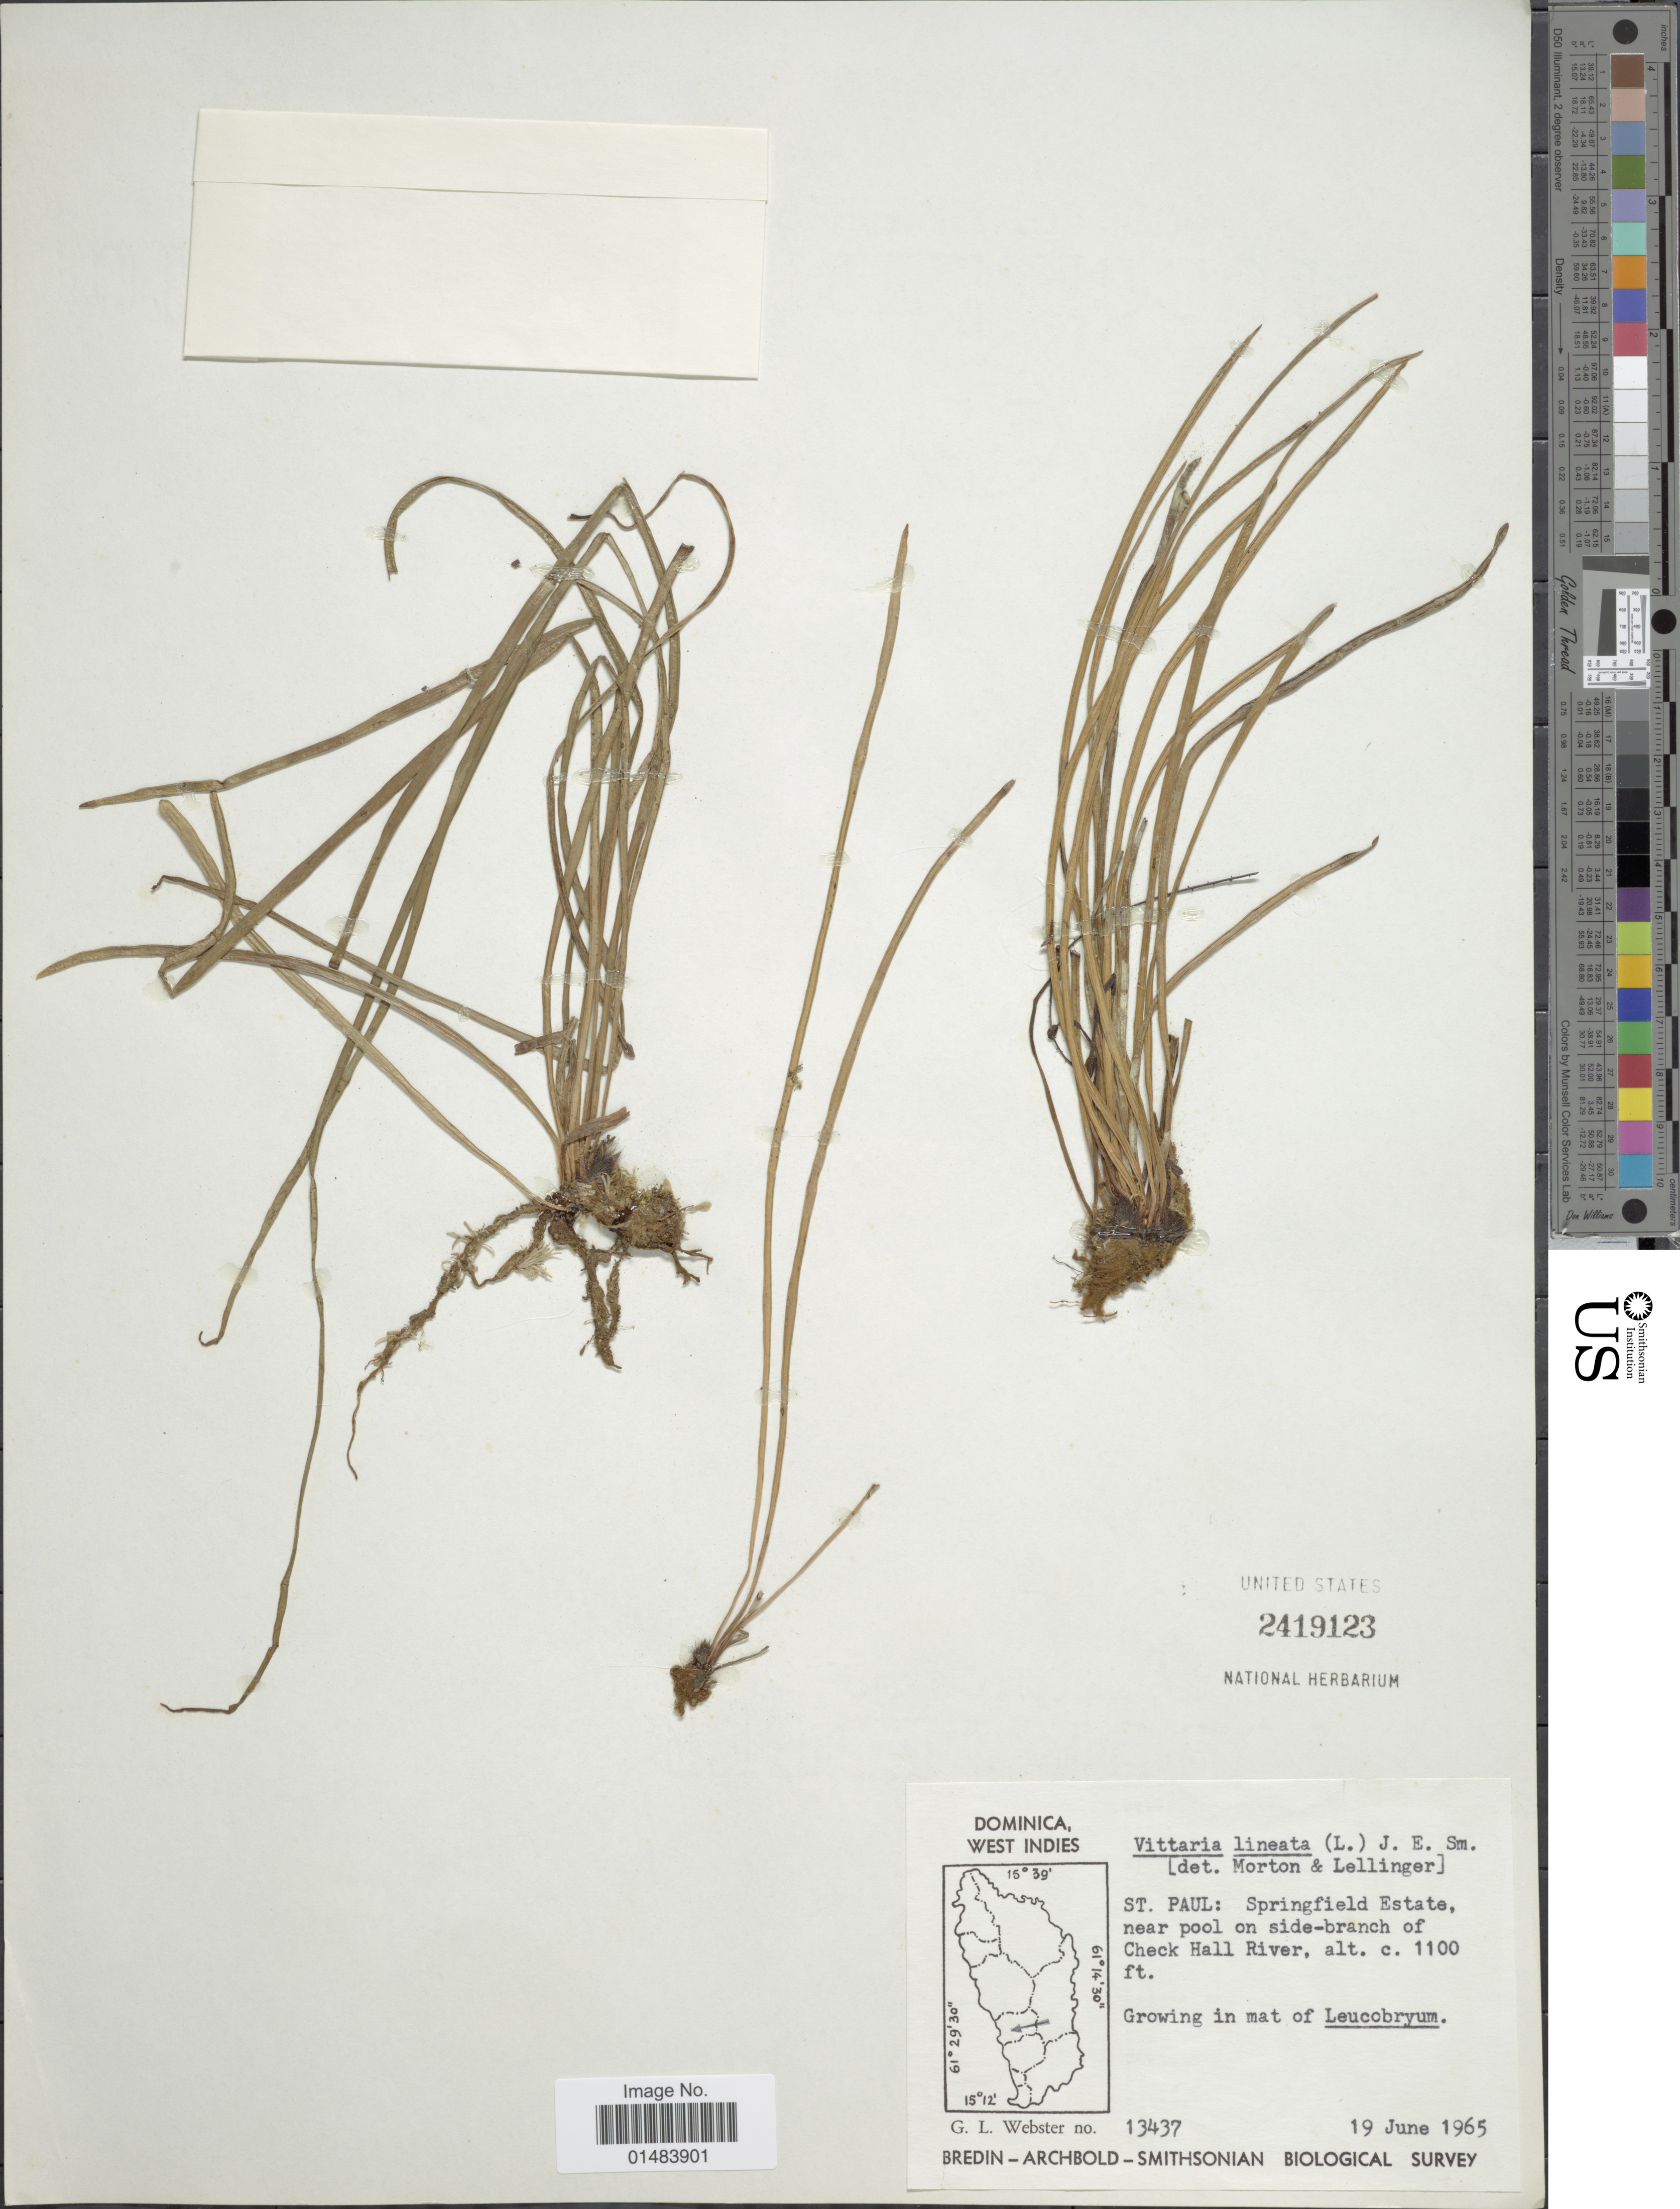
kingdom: Plantae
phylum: Tracheophyta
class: Polypodiopsida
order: Polypodiales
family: Pteridaceae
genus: Vittaria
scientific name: Vittaria lineata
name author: (L.) Sm.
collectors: G. L. Webster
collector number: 13437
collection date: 1965-06-19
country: Dominica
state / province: St. Paul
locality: Dominica, West Indies, St. Paul: Springfield Estate, near pool on side-branch of Check Hall River.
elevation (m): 305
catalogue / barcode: US 2419123